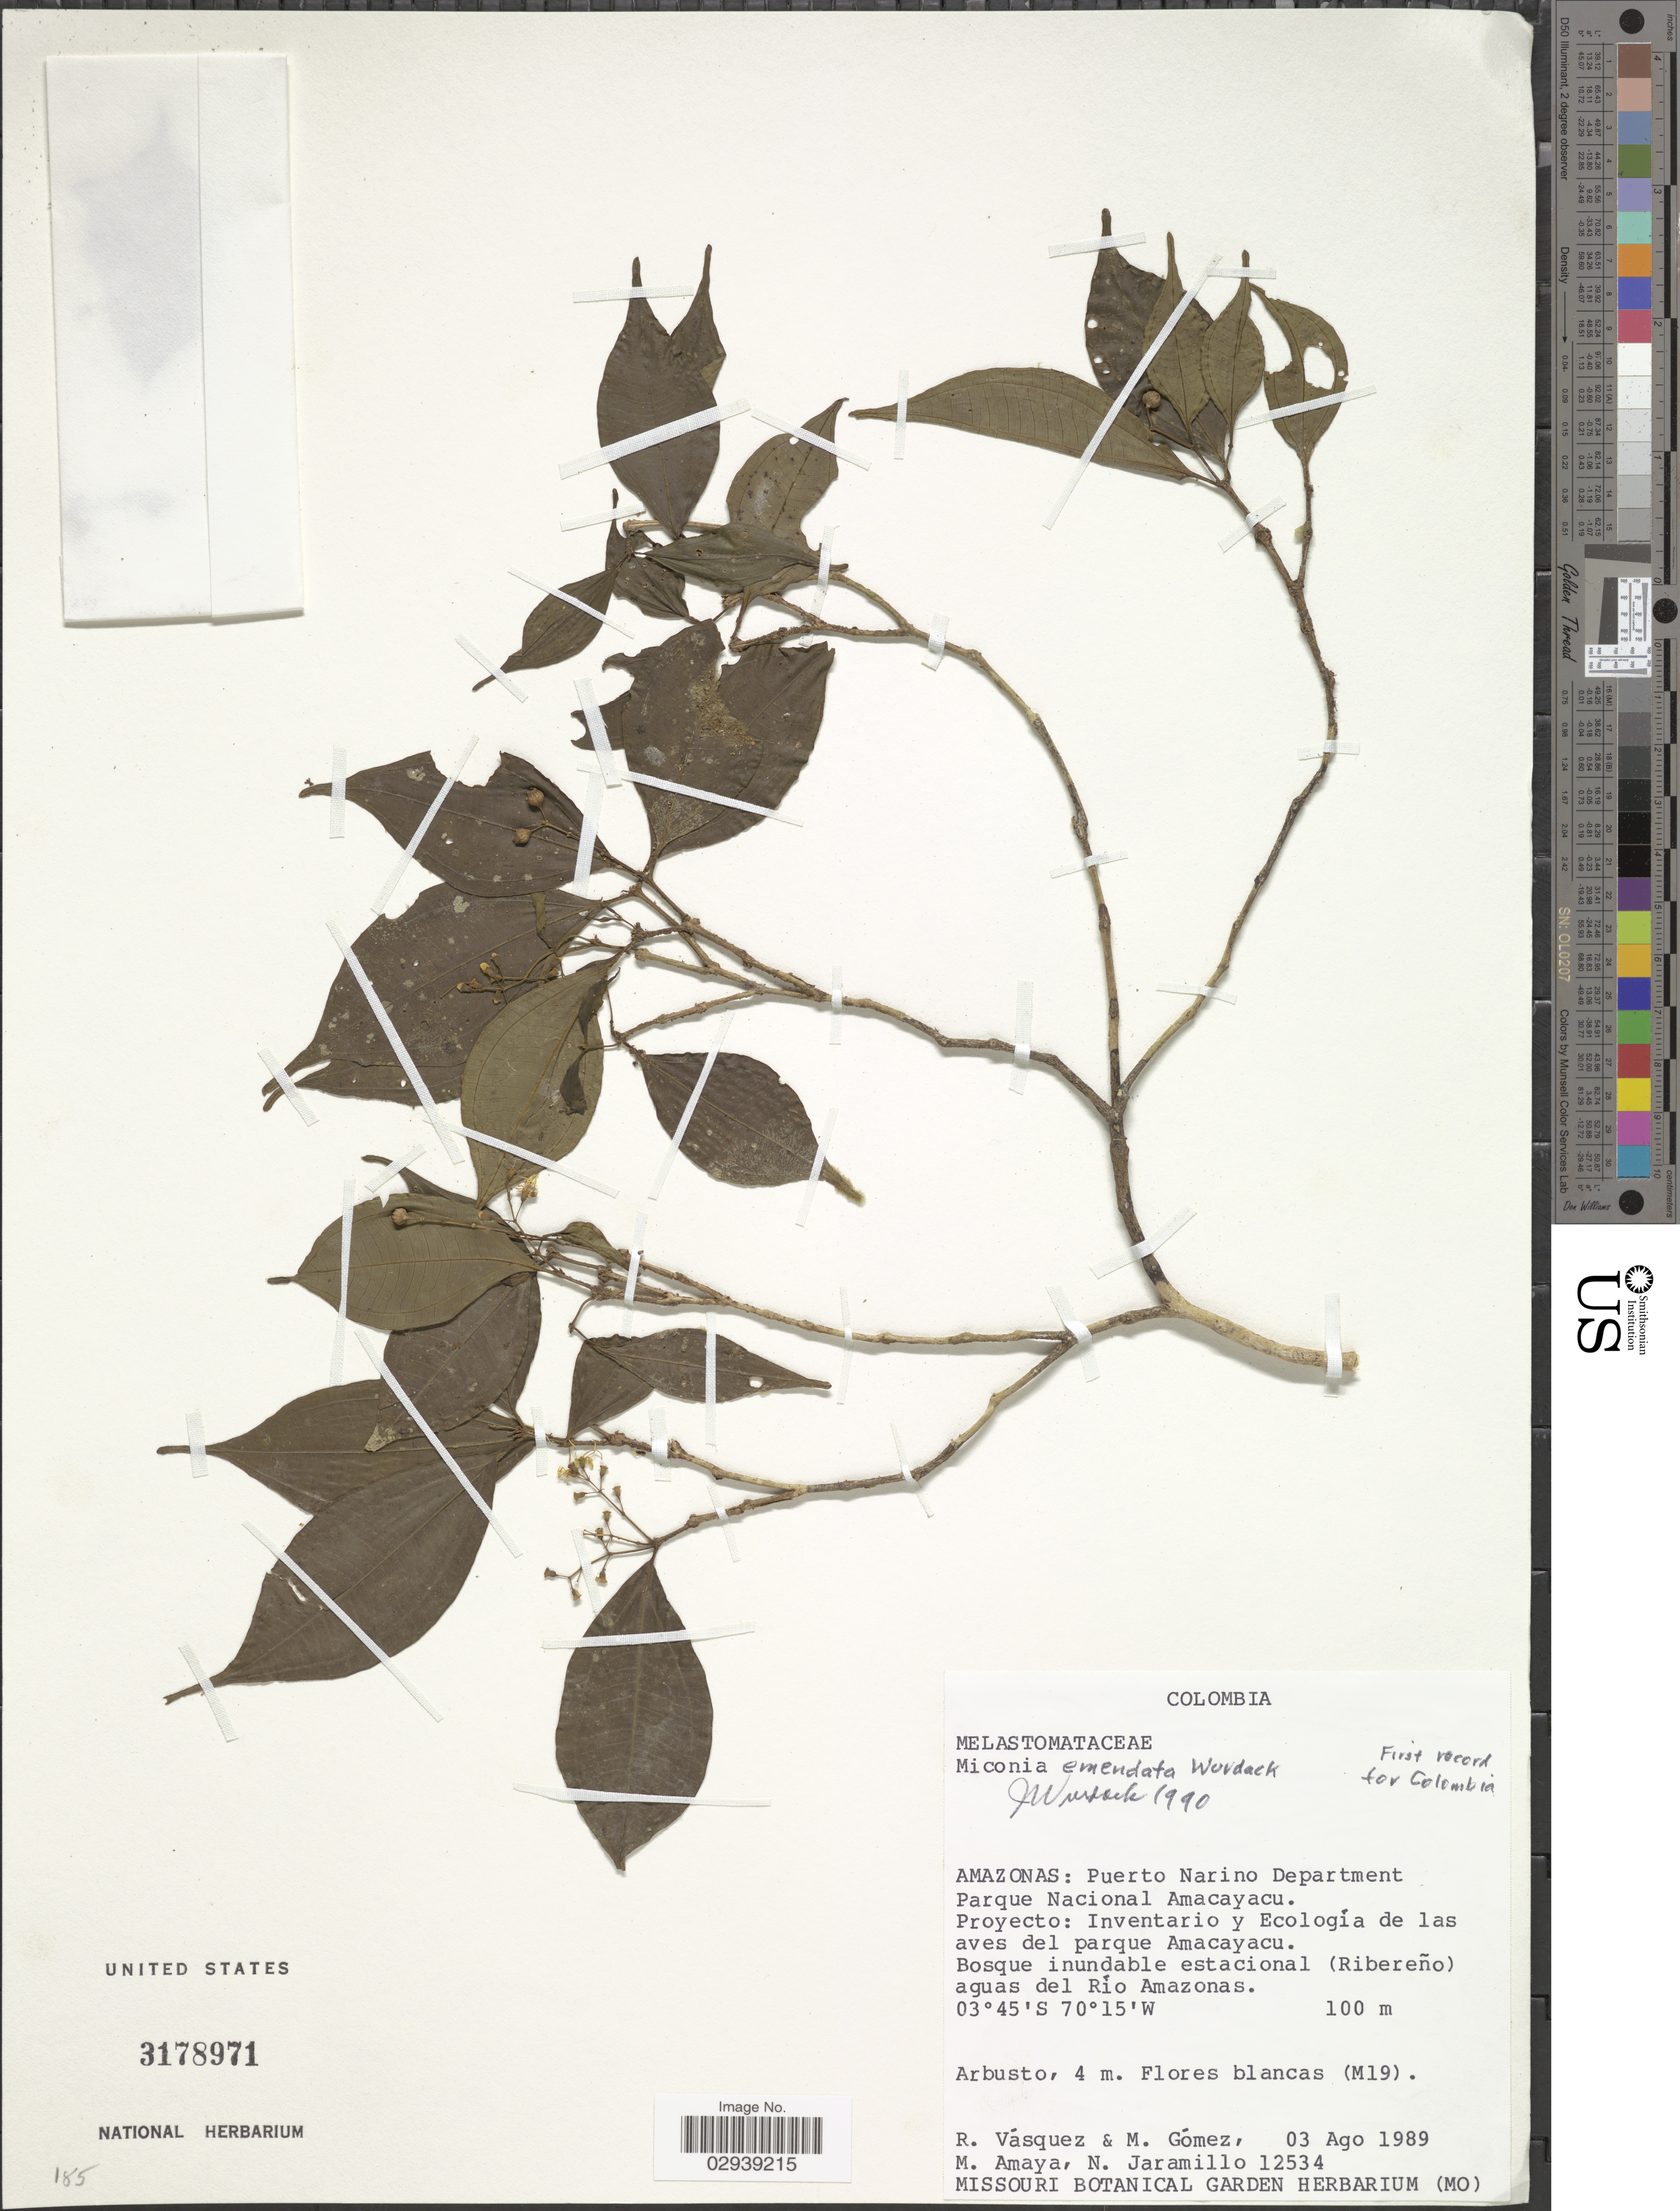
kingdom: Plantae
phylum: Tracheophyta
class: Magnoliopsida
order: Myrtales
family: Melastomataceae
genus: Miconia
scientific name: Miconia emendata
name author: Wurdack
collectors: R. Vásquez, M. Gómez, M. Amaya & N. Jaramillo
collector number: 12534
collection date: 1989-08-03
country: Colombia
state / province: Amazônas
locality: Puerto Narino Department. Parque Nacional Amayacu. Proyecto: Inventario y Ecología de las aves del parque Amacayacu. Bosque inundable estacional (Ribereño) aguas del Río Amazonas.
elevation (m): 100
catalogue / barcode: US 3178971